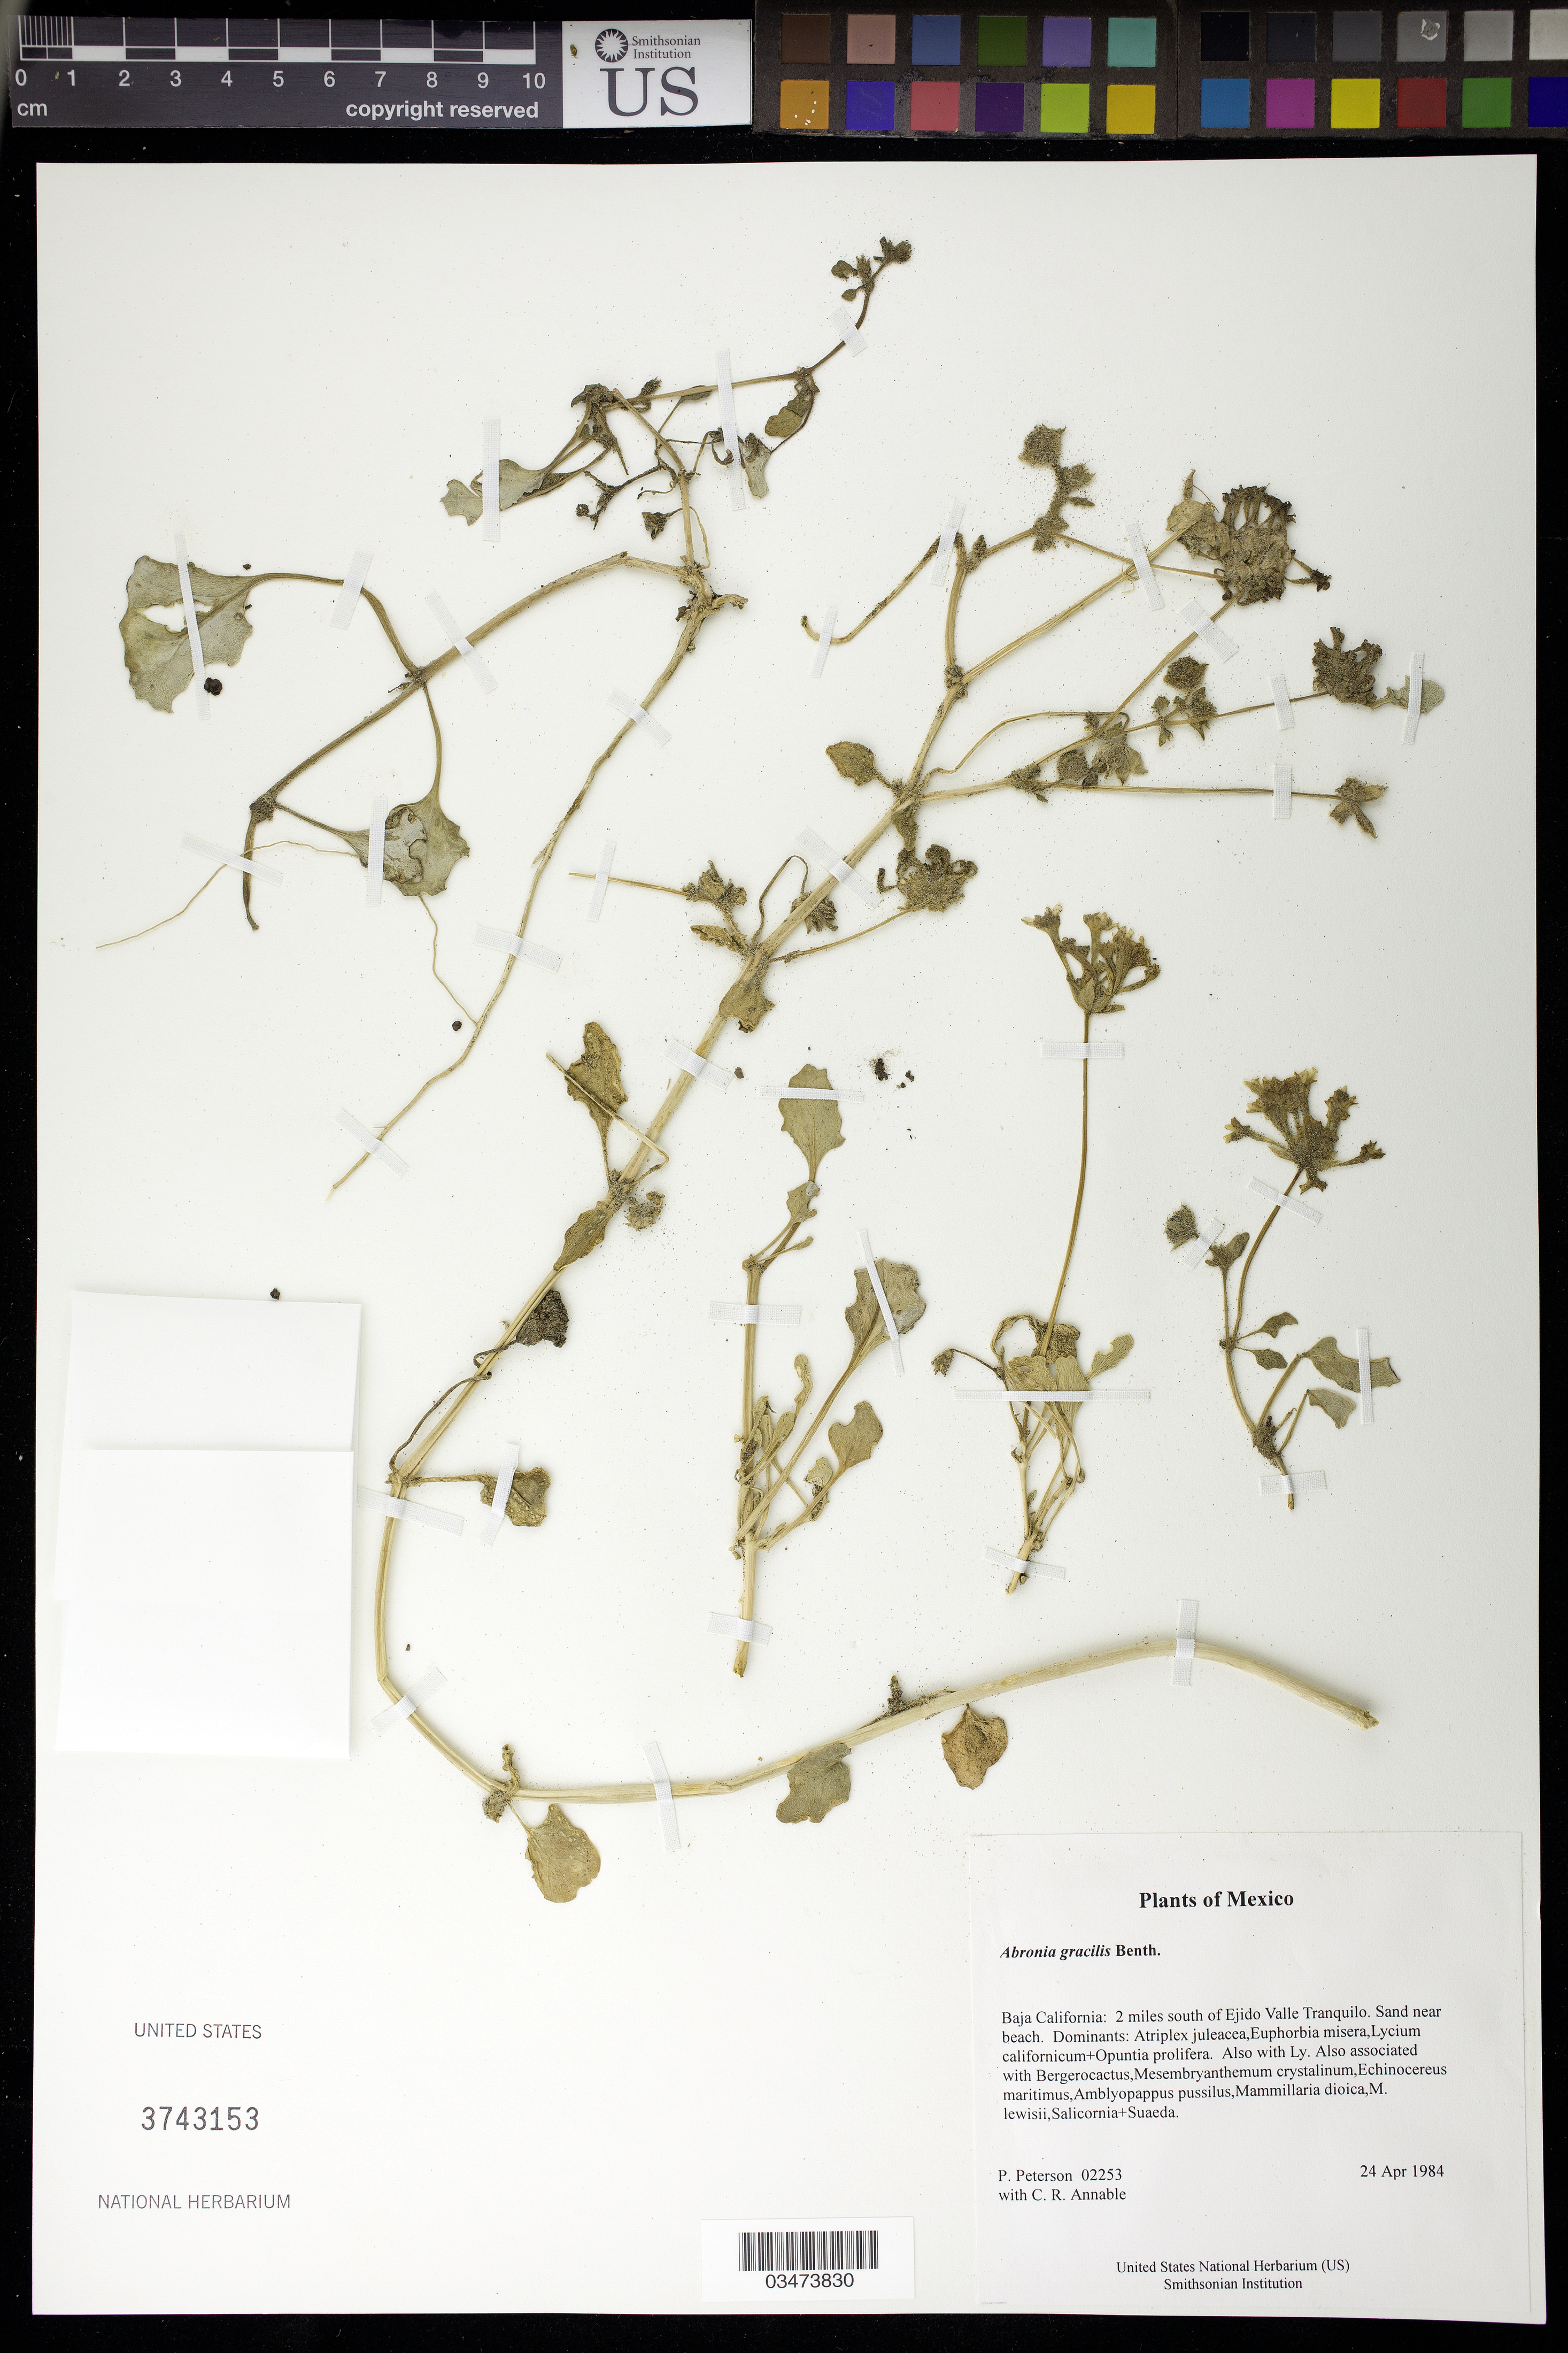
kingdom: Plantae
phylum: Tracheophyta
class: Magnoliopsida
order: Caryophyllales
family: Nyctaginaceae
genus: Abronia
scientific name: Abronia gracilis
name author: Benth.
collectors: P. M. Peterson & C. R. Annable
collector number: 02253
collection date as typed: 24 Apr 1984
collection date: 1984-04-24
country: Mexico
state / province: Baja California Norte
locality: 2 miles south of Ejido Valle Tranquilo.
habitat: Sand near beach. Dominants: Atriplex juleacea,Euphorbia misera,Lycium californicum+Opuntia prolifera. Also with Ly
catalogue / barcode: US 3743153